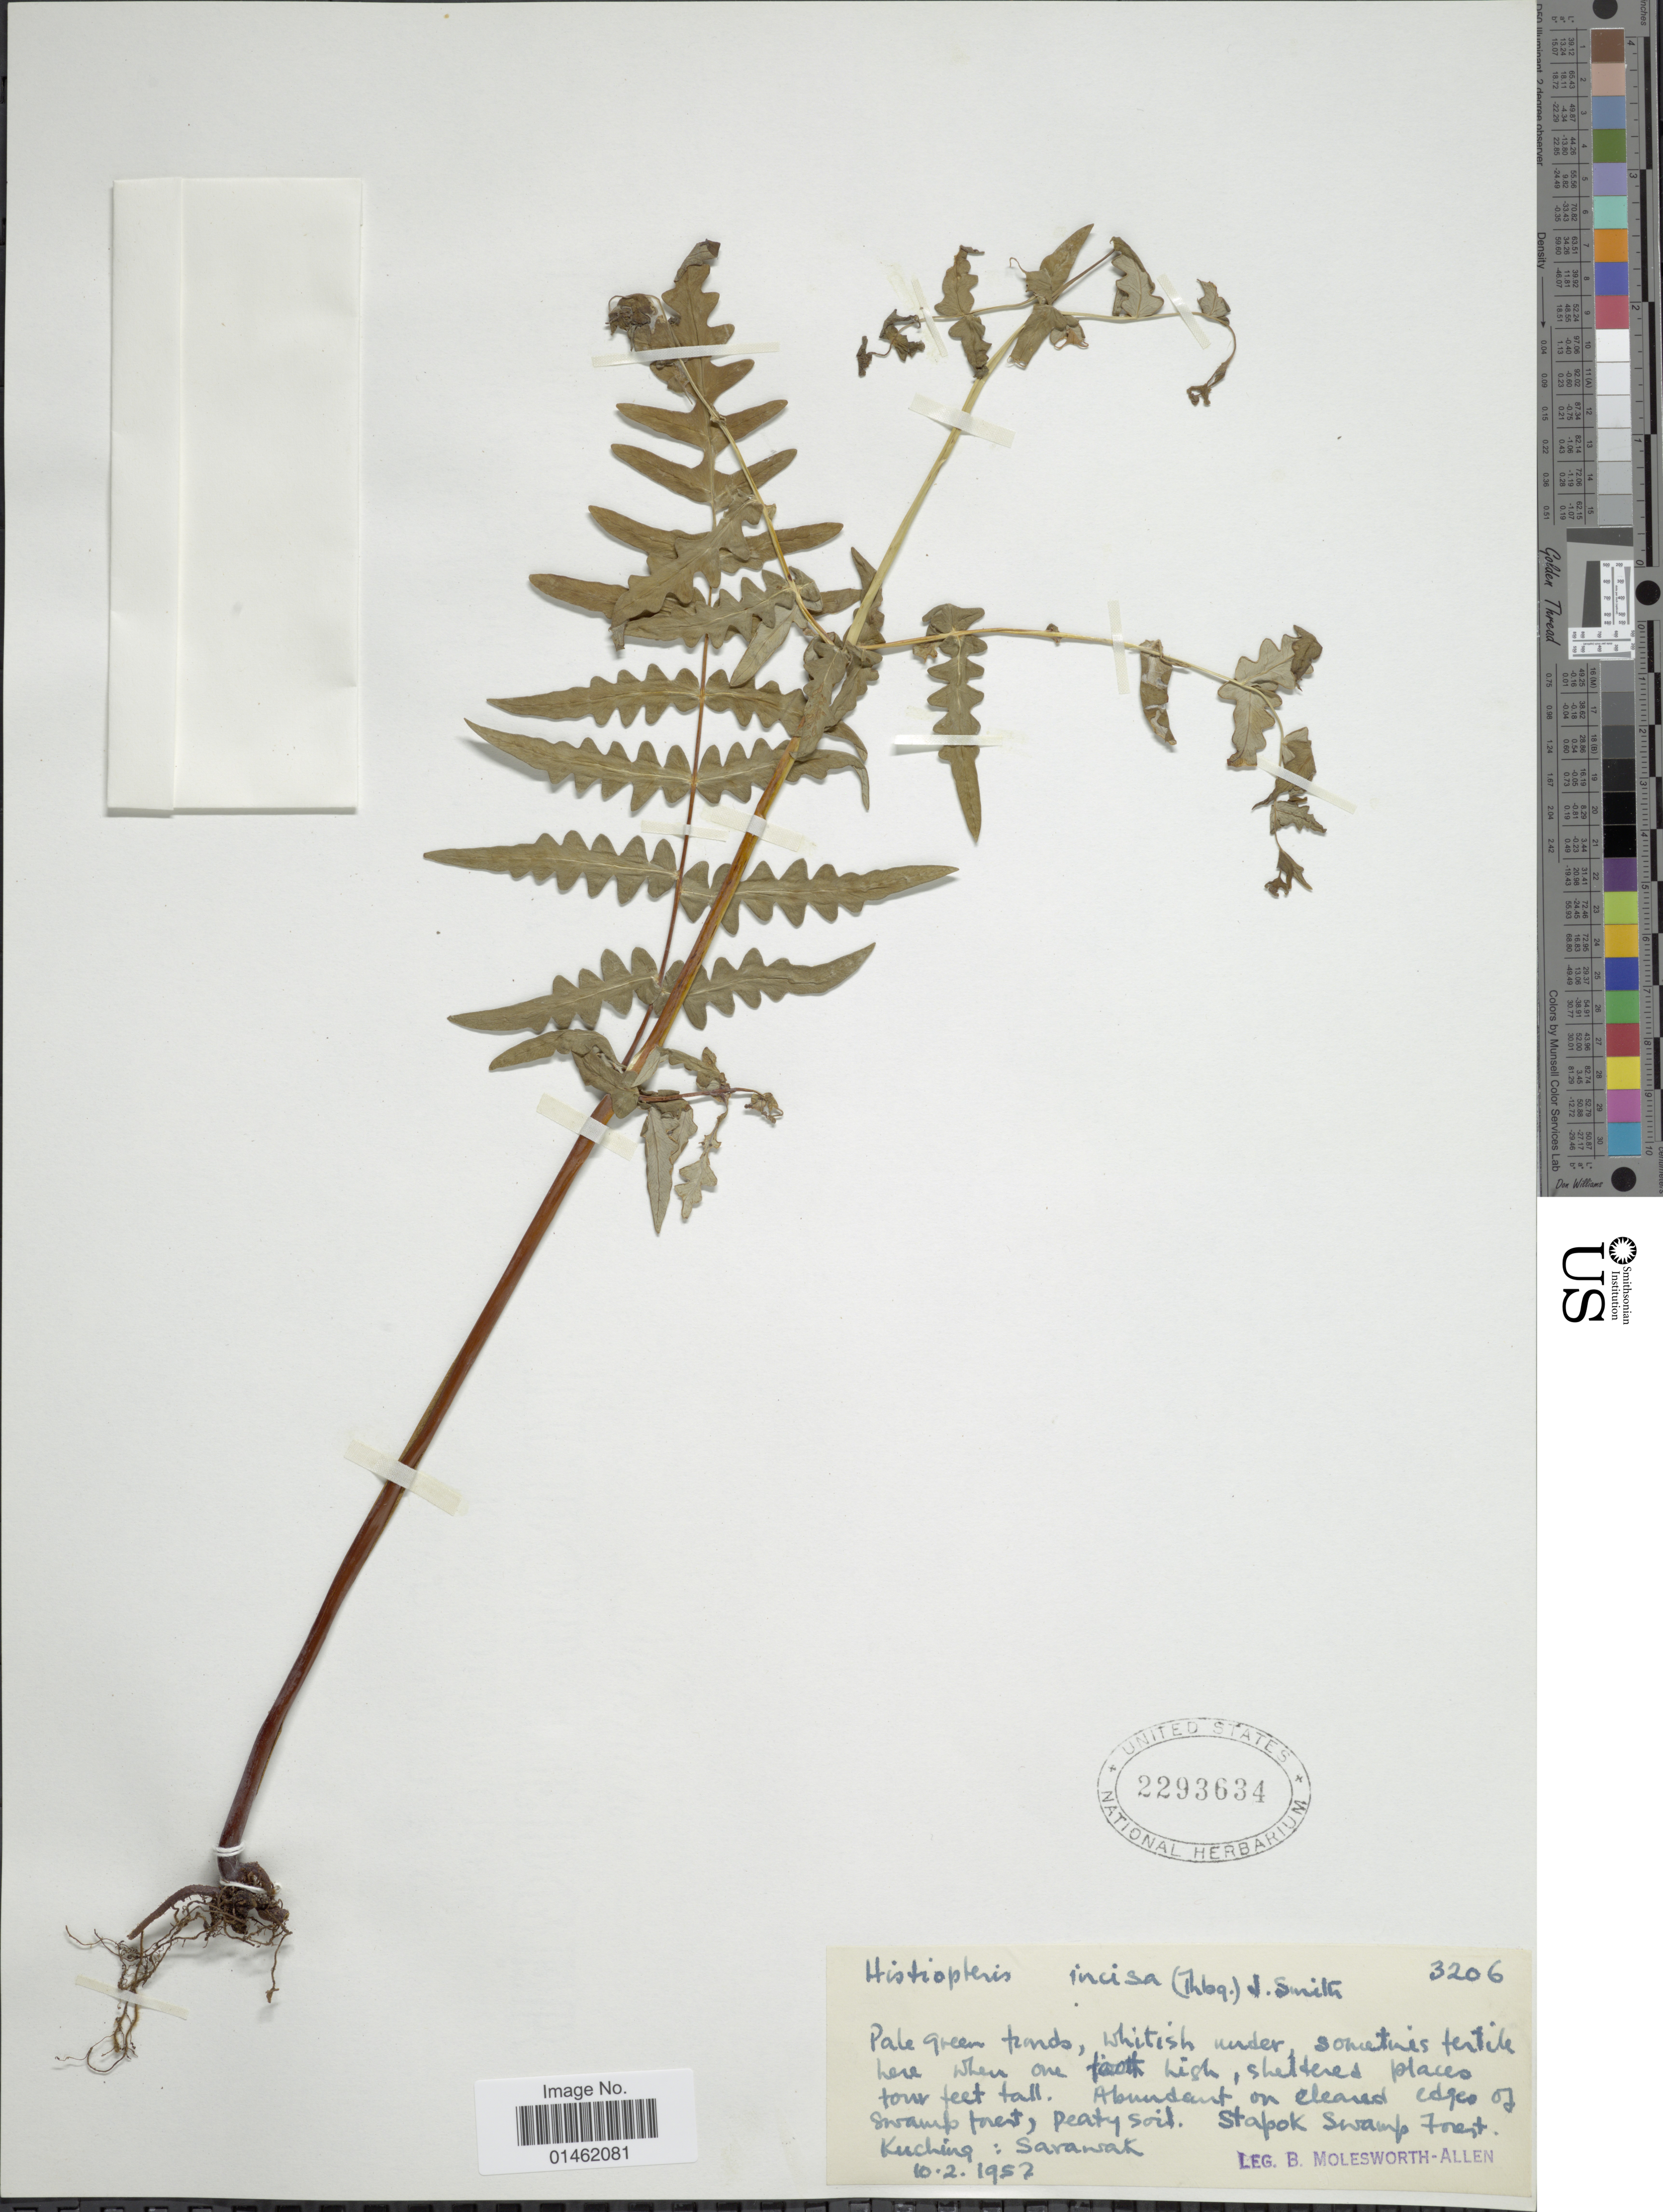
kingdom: Plantae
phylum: Tracheophyta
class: Polypodiopsida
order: Polypodiales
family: Dennstaedtiaceae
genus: Histiopteris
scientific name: Histiopteris incisa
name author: (Thunb.) J. Sm.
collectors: B. E. G. Molesworth-Allen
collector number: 3206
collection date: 1957-02-10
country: Malaysia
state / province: Sarawak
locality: Stapok swamp forest, Kuching : Sarawak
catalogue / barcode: US 2293634